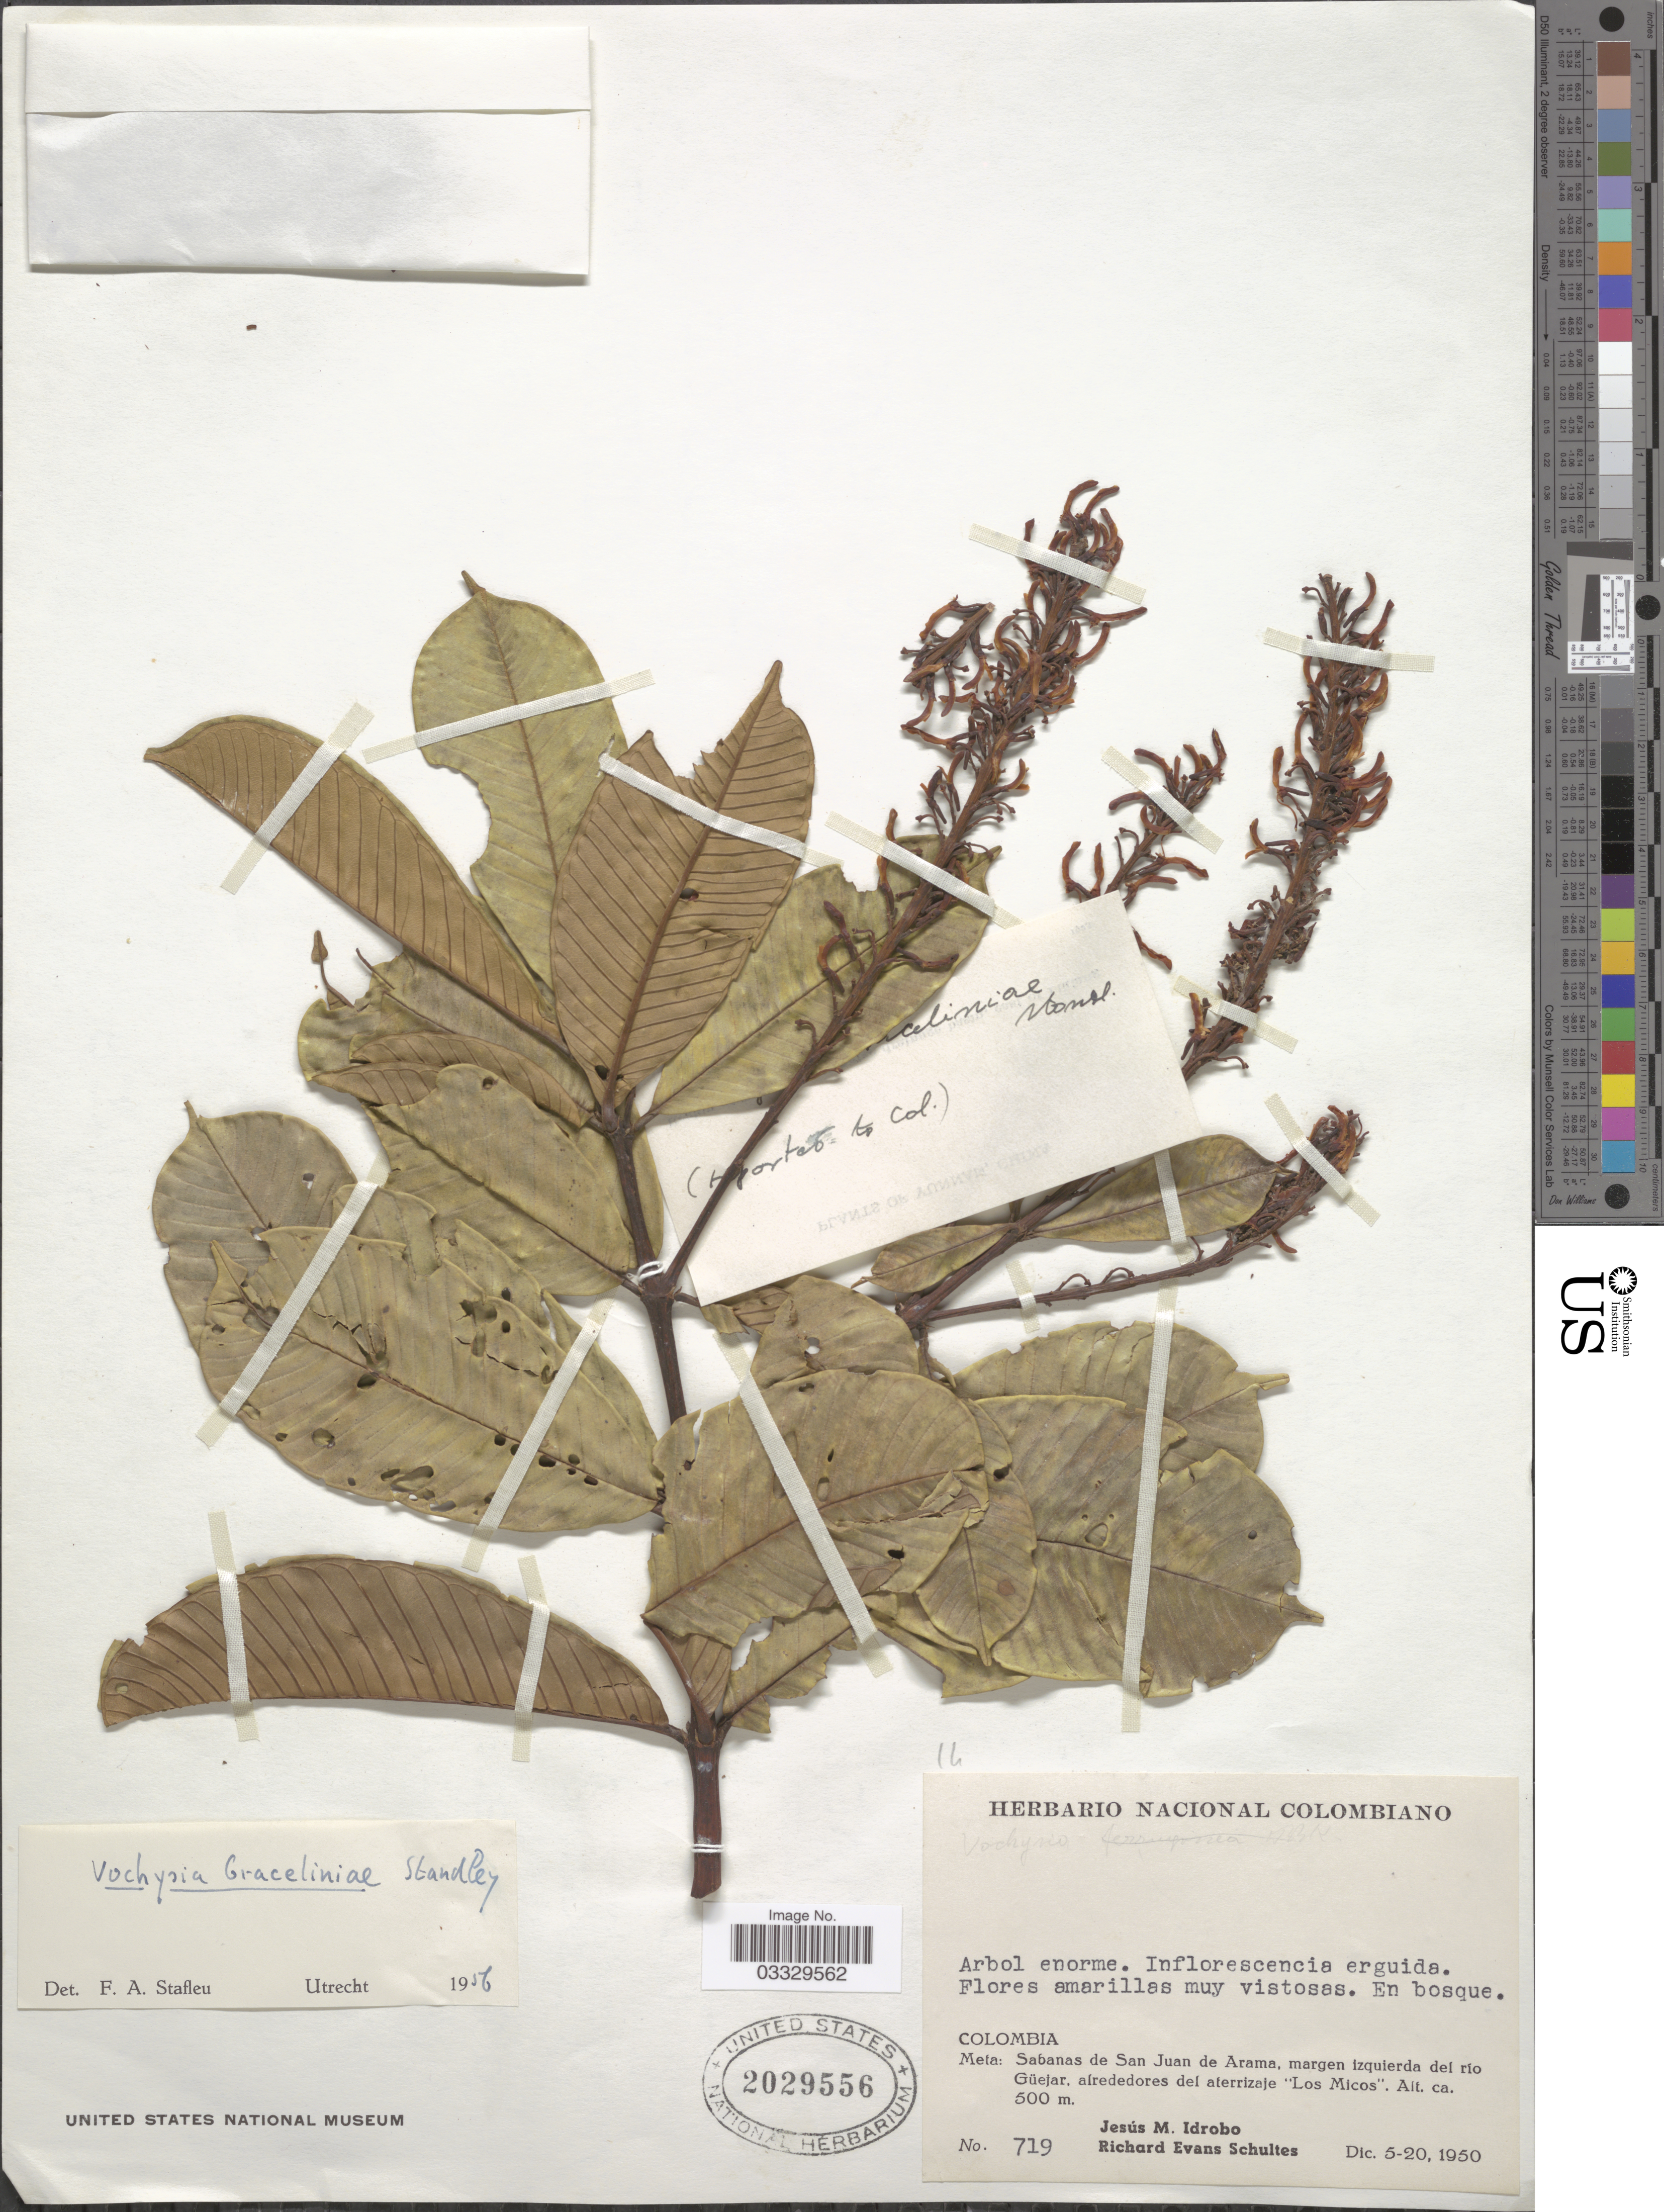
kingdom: Plantae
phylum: Tracheophyta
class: Magnoliopsida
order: Myrtales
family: Vochysiaceae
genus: Vochysia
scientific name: Vochysia bracelinae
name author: Standl.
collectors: J. M. Idrobo & R. E. Schultes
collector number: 719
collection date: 1950-12-05/1950-12-20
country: Colombia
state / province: Meta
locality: Sabanas de San Juan de Arama, margen izquierda del río Güejar, alrededores del aterrizaje "Los Micos".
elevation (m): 500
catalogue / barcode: US 2029556